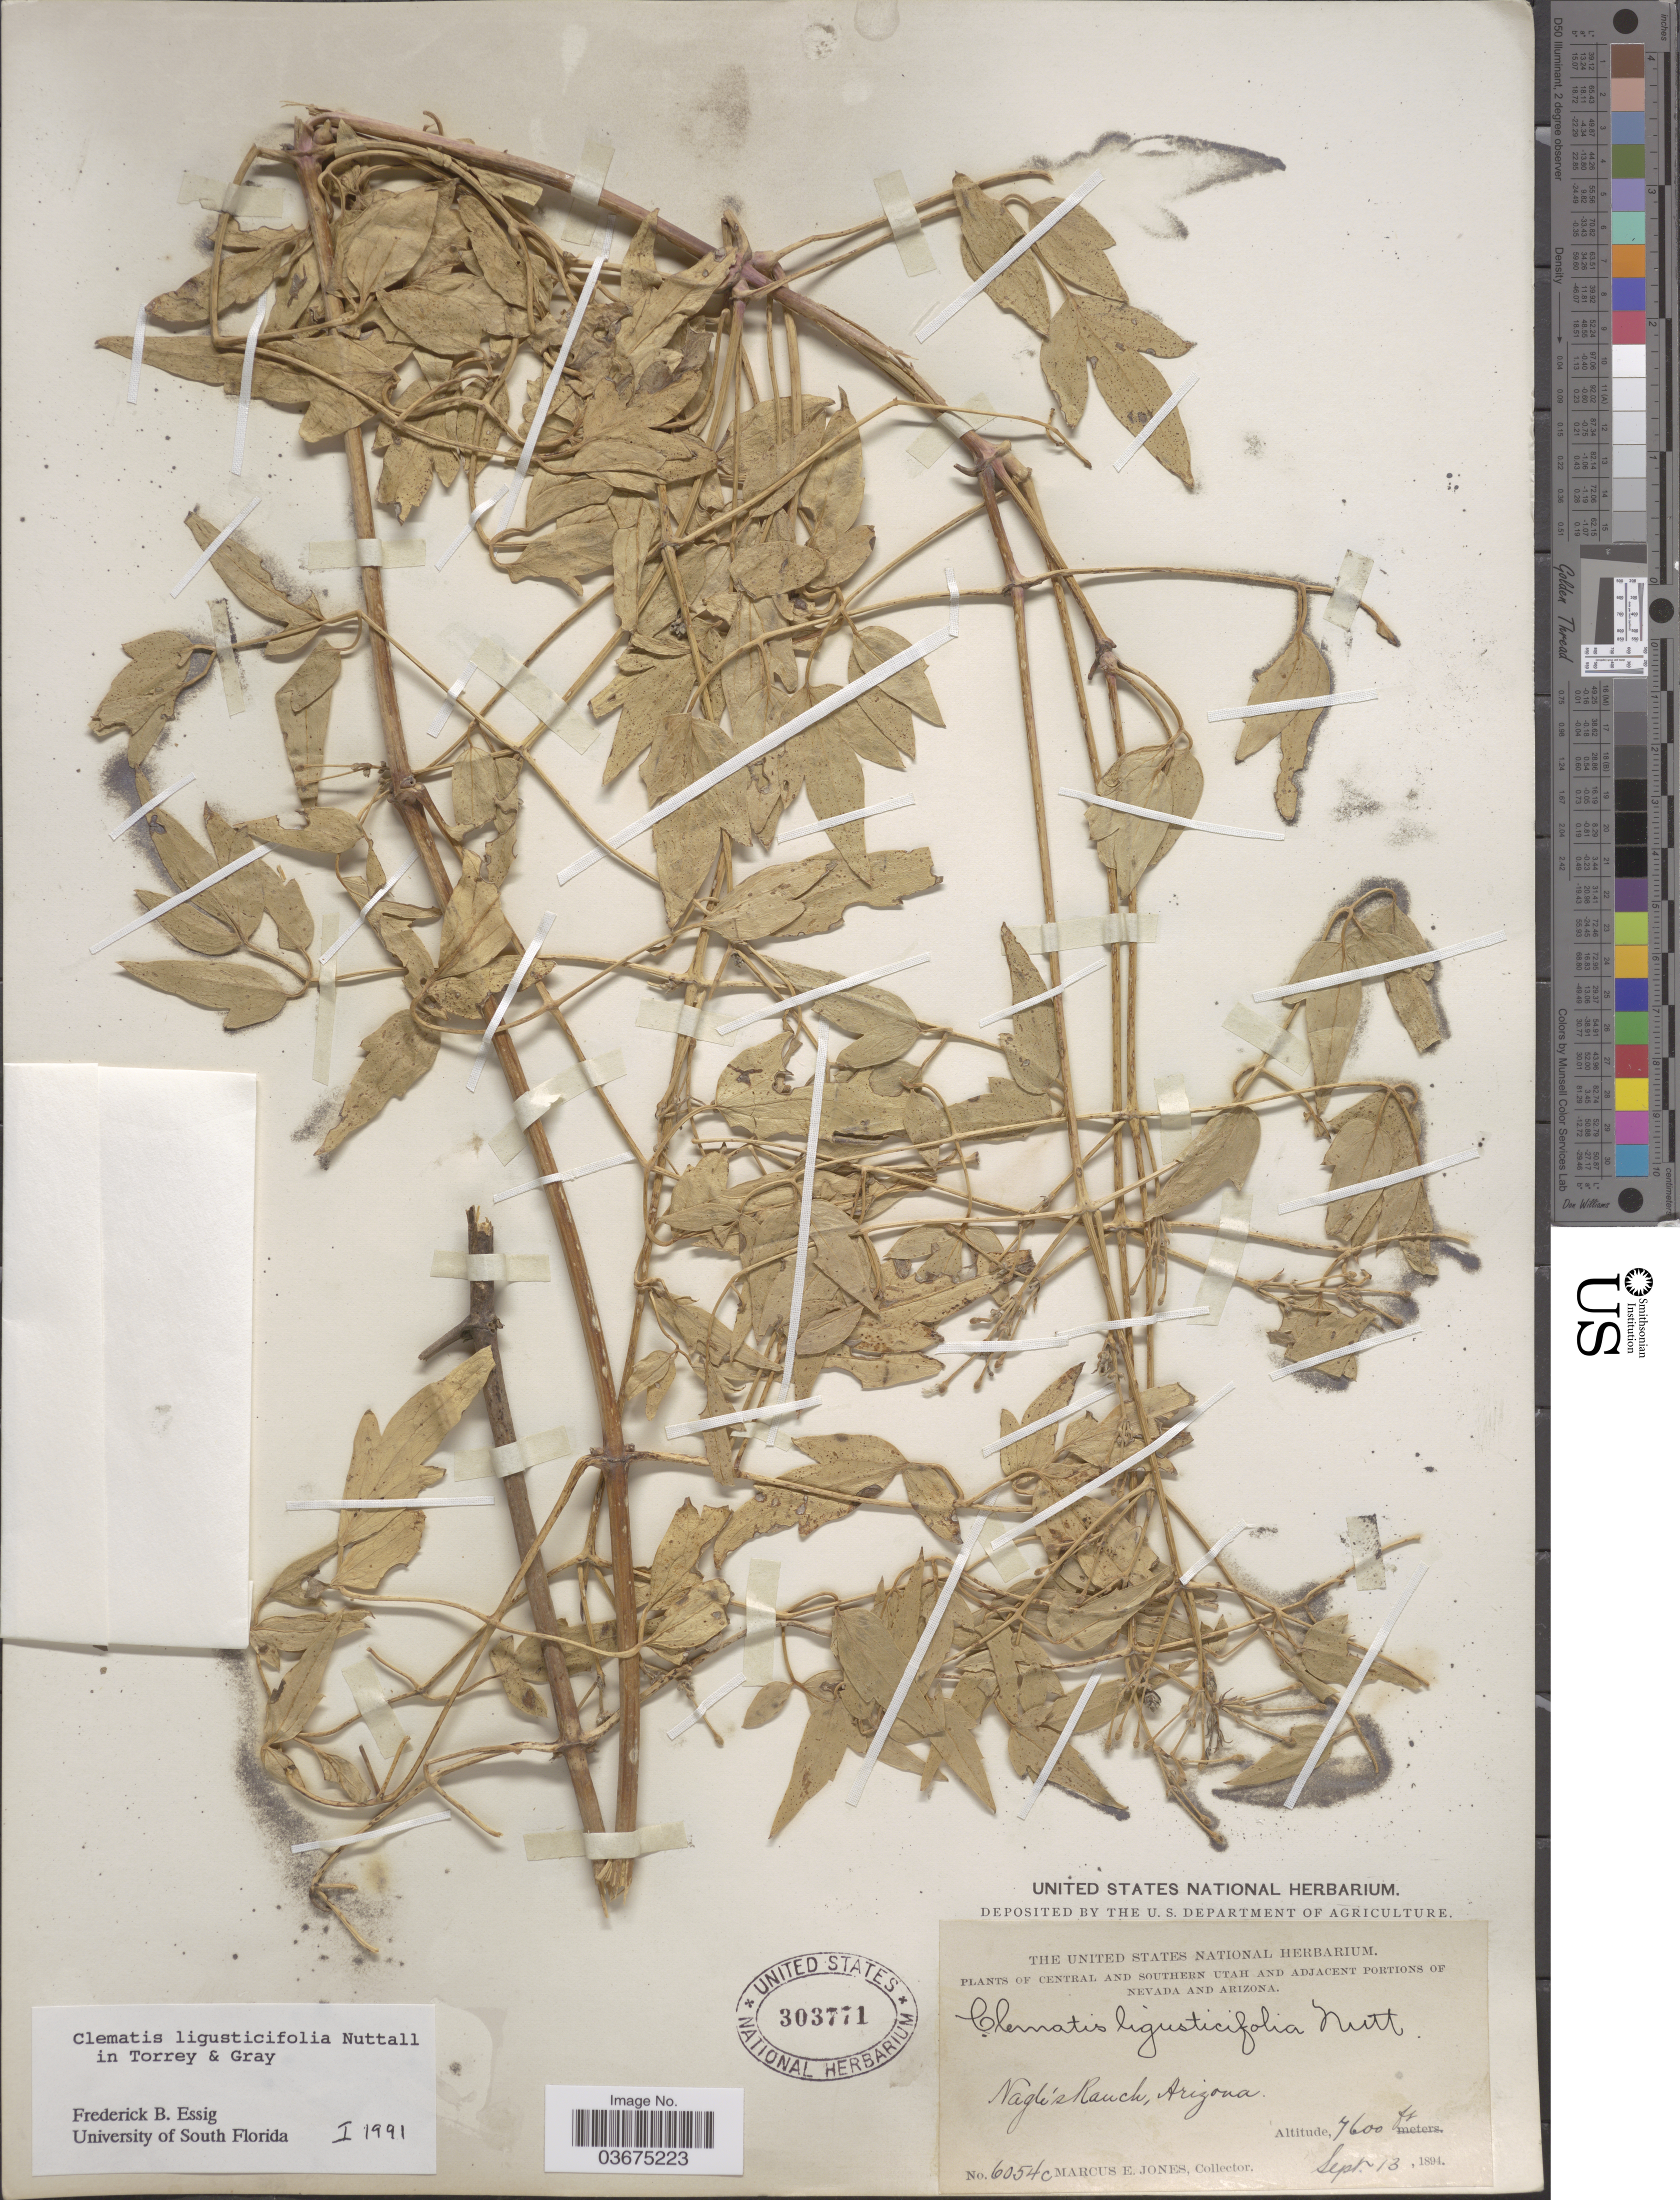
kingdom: Plantae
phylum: Tracheophyta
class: Magnoliopsida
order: Ranunculales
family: Ranunculaceae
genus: Clematis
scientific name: Clematis ligusticifolia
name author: Nutt.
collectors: M. E. Jones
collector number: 6054c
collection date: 1894-09-13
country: United States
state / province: Arizona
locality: Nagle's Ranch.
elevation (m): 1402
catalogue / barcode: US 303771